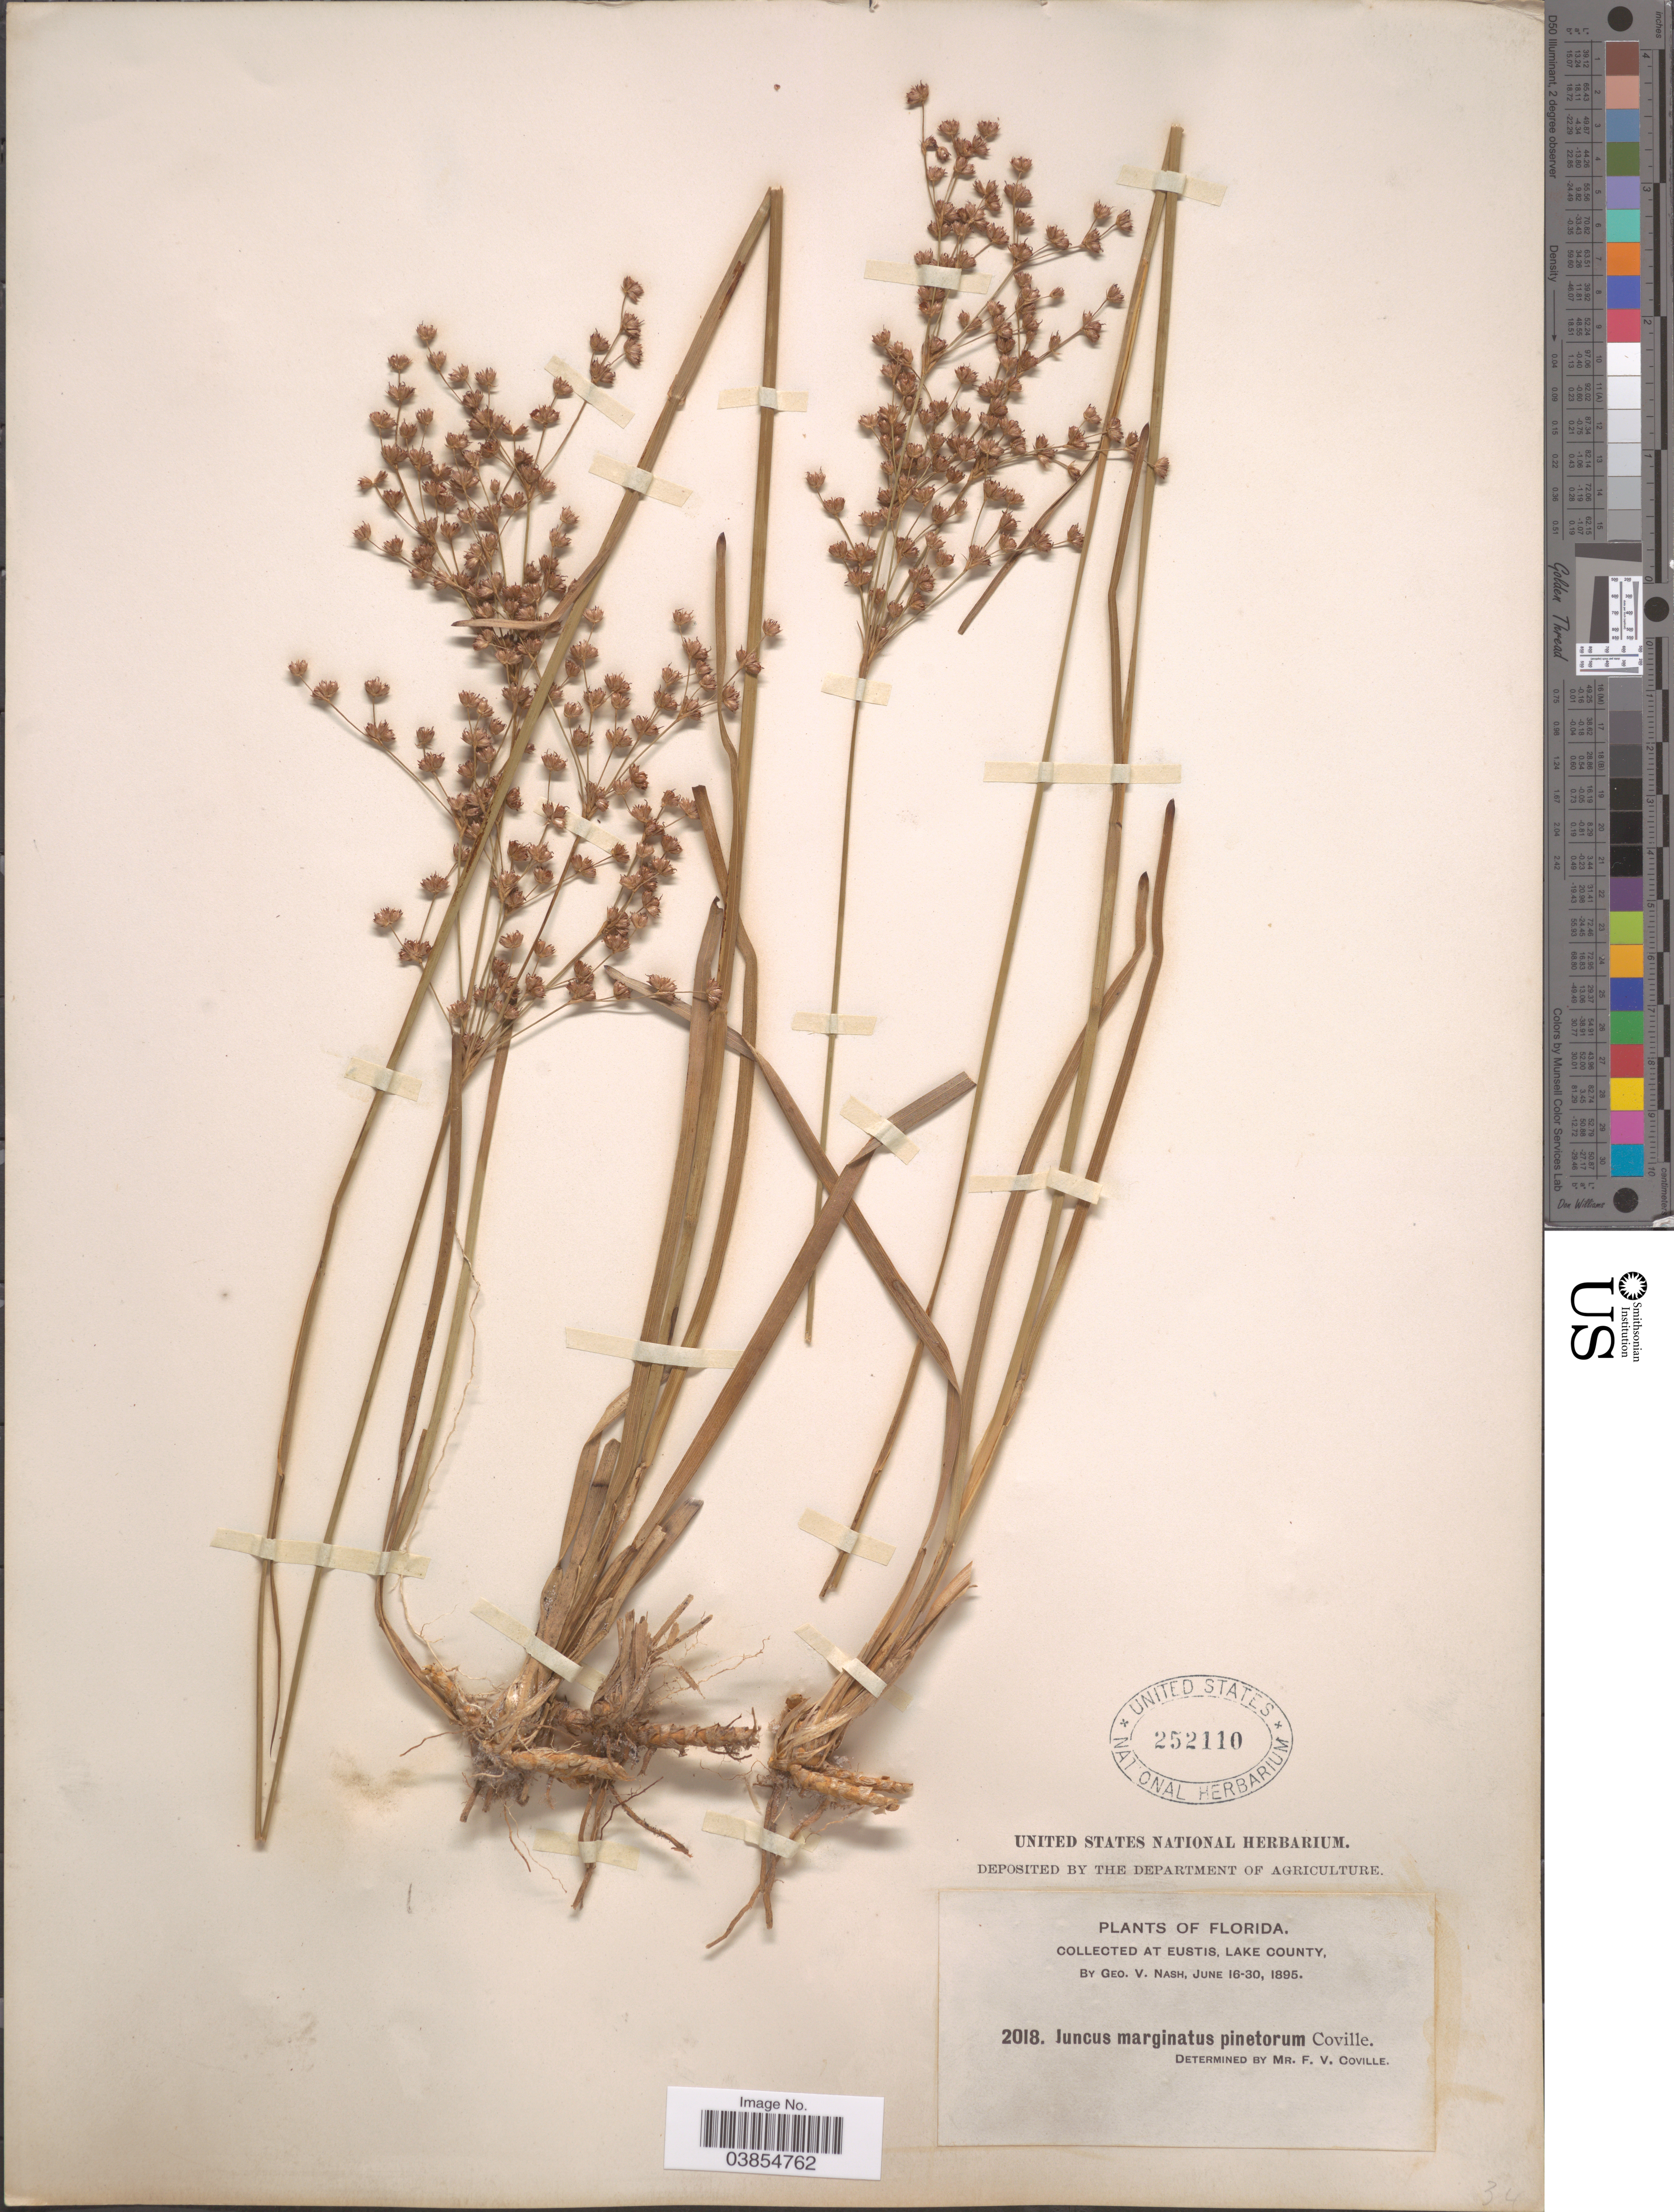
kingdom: Plantae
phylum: Tracheophyta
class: Liliopsida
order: Poales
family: Juncaceae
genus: Juncus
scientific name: Juncus marginatus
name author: Rostk.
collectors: G. V. Nash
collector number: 2018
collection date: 1895-06-16/1895-06-30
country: United States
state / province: Florida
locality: At Eustis, Lake County.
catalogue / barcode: US 252110